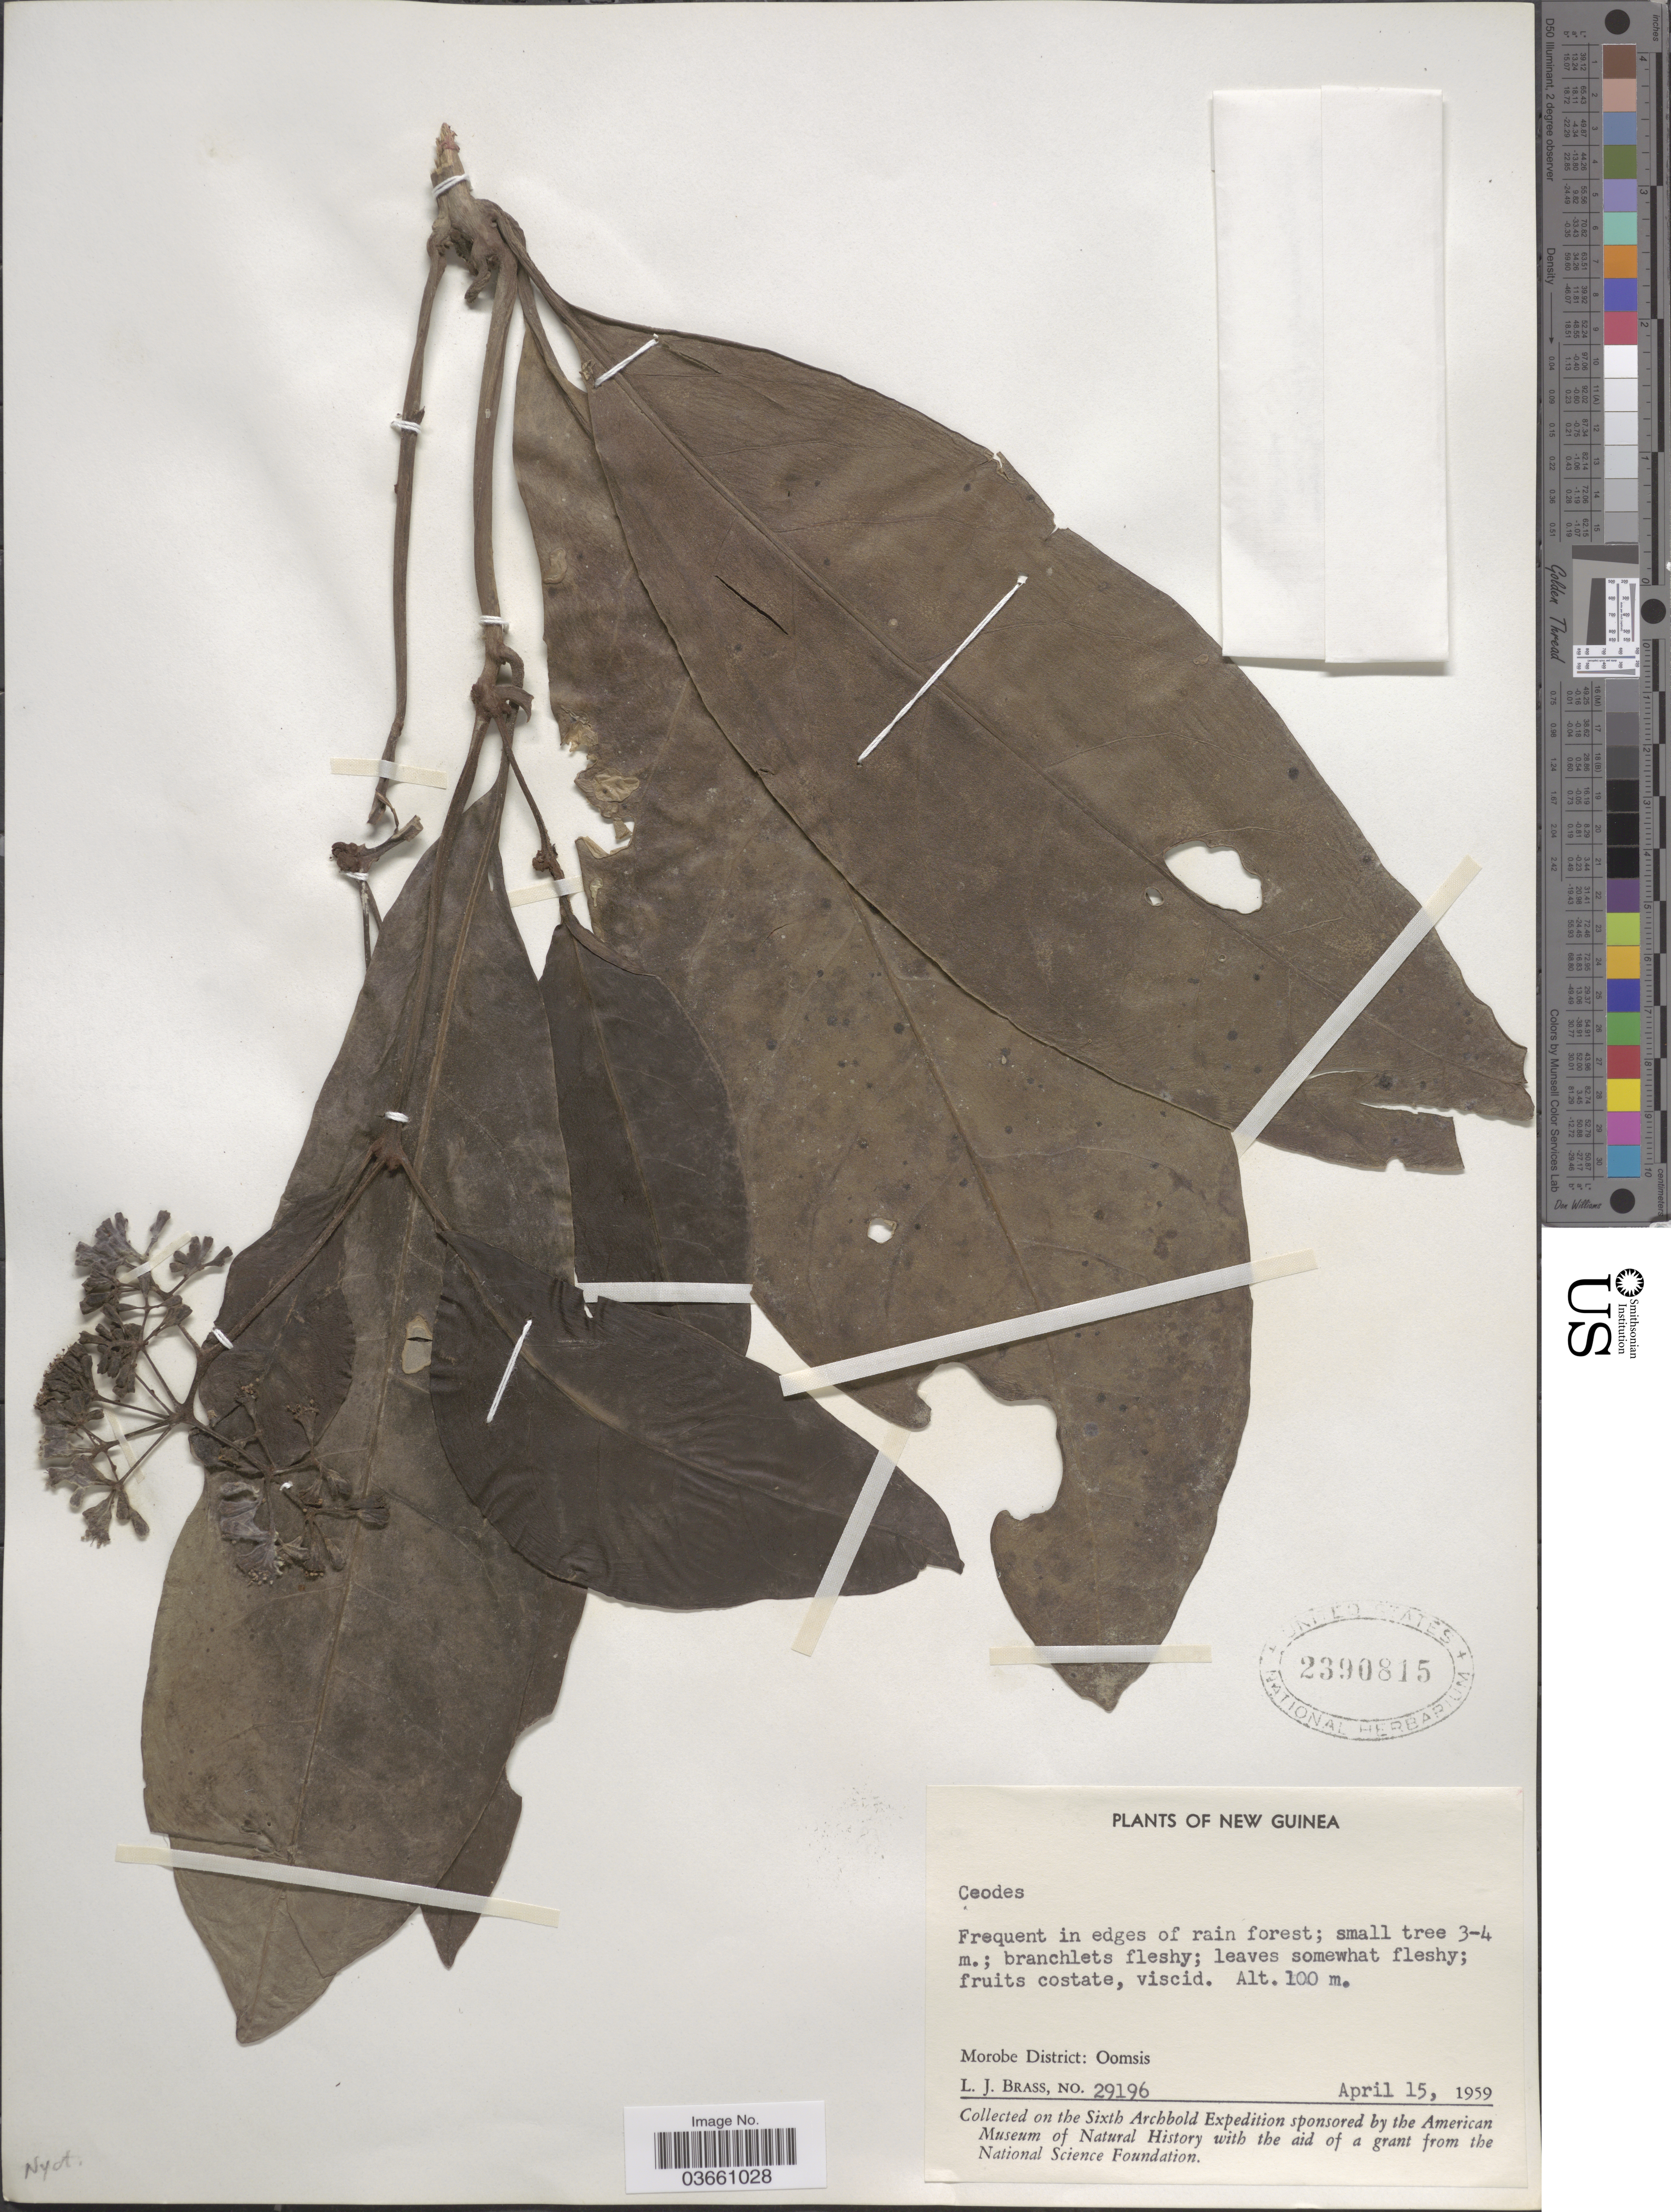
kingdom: Plantae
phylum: Tracheophyta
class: Magnoliopsida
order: Caryophyllales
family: Nyctaginaceae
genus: Pisonia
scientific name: Pisonia sp.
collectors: L. J. Brass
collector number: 29196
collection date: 1959-04-15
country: Papua New Guinea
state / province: Morobe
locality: Morobe District: Oomsis.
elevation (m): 100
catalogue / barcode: US 2390815